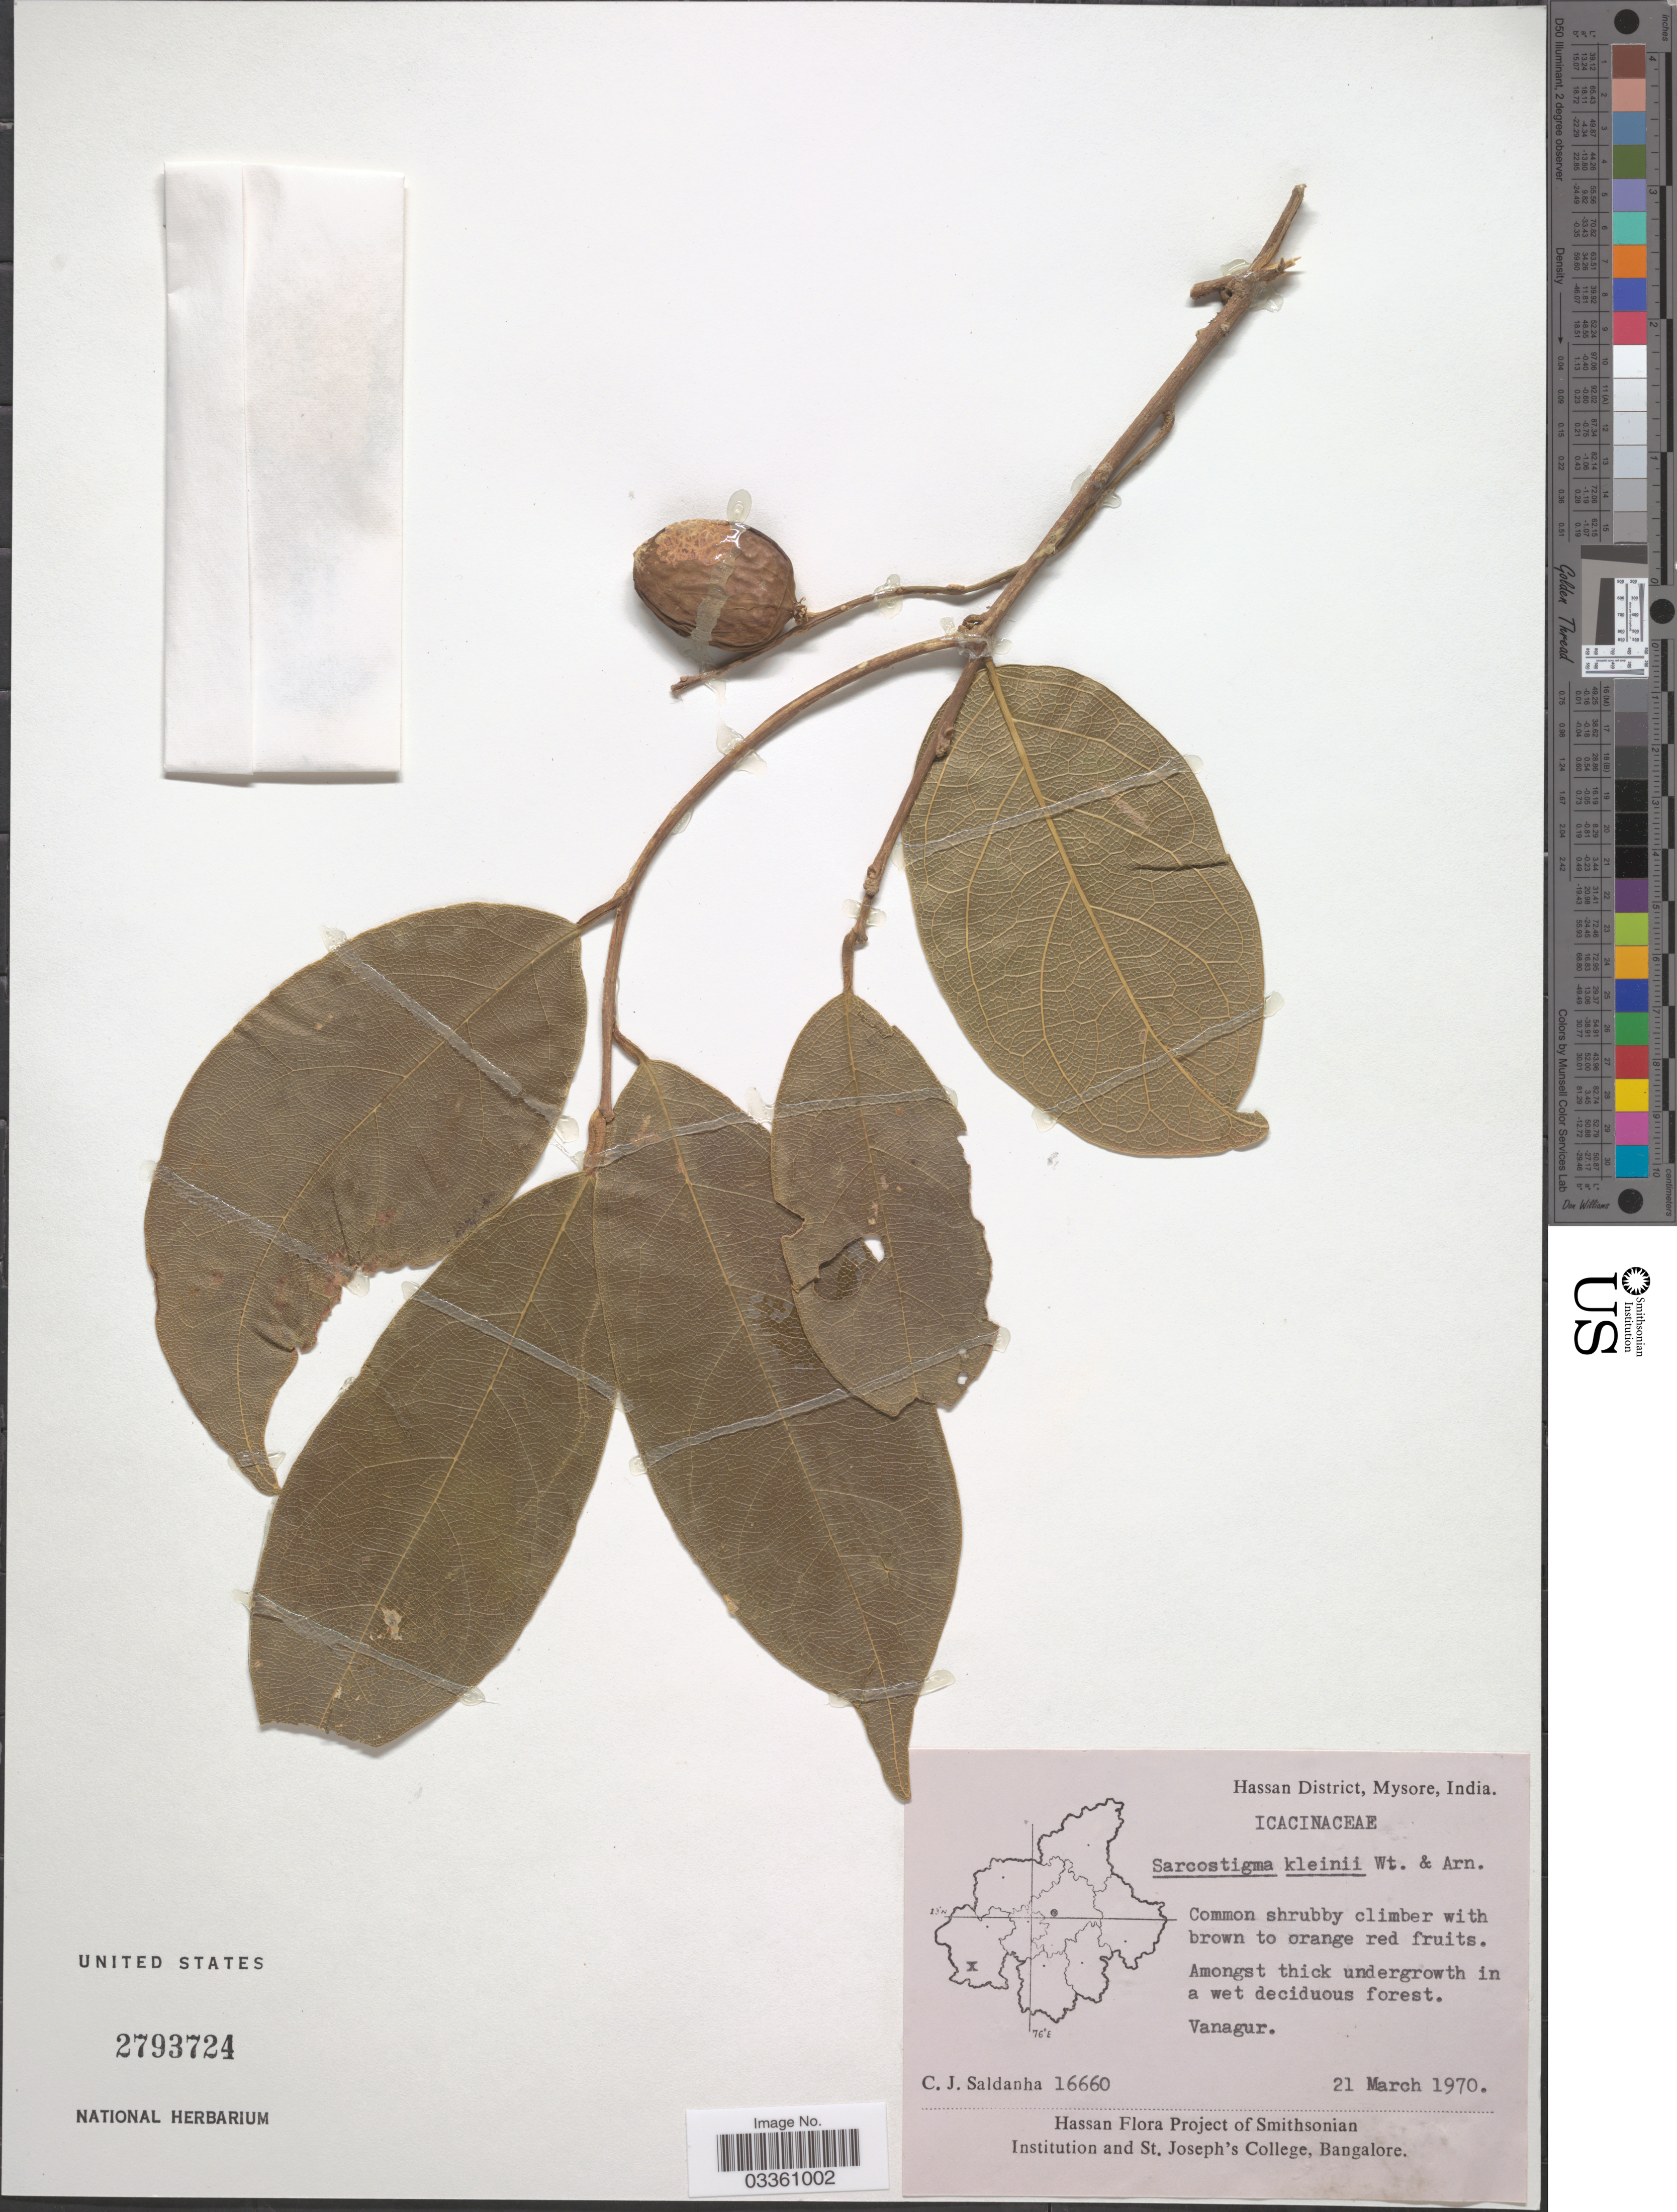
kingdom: Plantae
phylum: Tracheophyta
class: Magnoliopsida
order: Icacinales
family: Icacinaceae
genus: Sarcostigma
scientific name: Sarcostigma kleinii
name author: Wight & Arn.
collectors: C. J. Saldanha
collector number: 16660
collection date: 1970-03-21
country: India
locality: Hassan District, Mysore. Vanagur.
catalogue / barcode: US 2793724